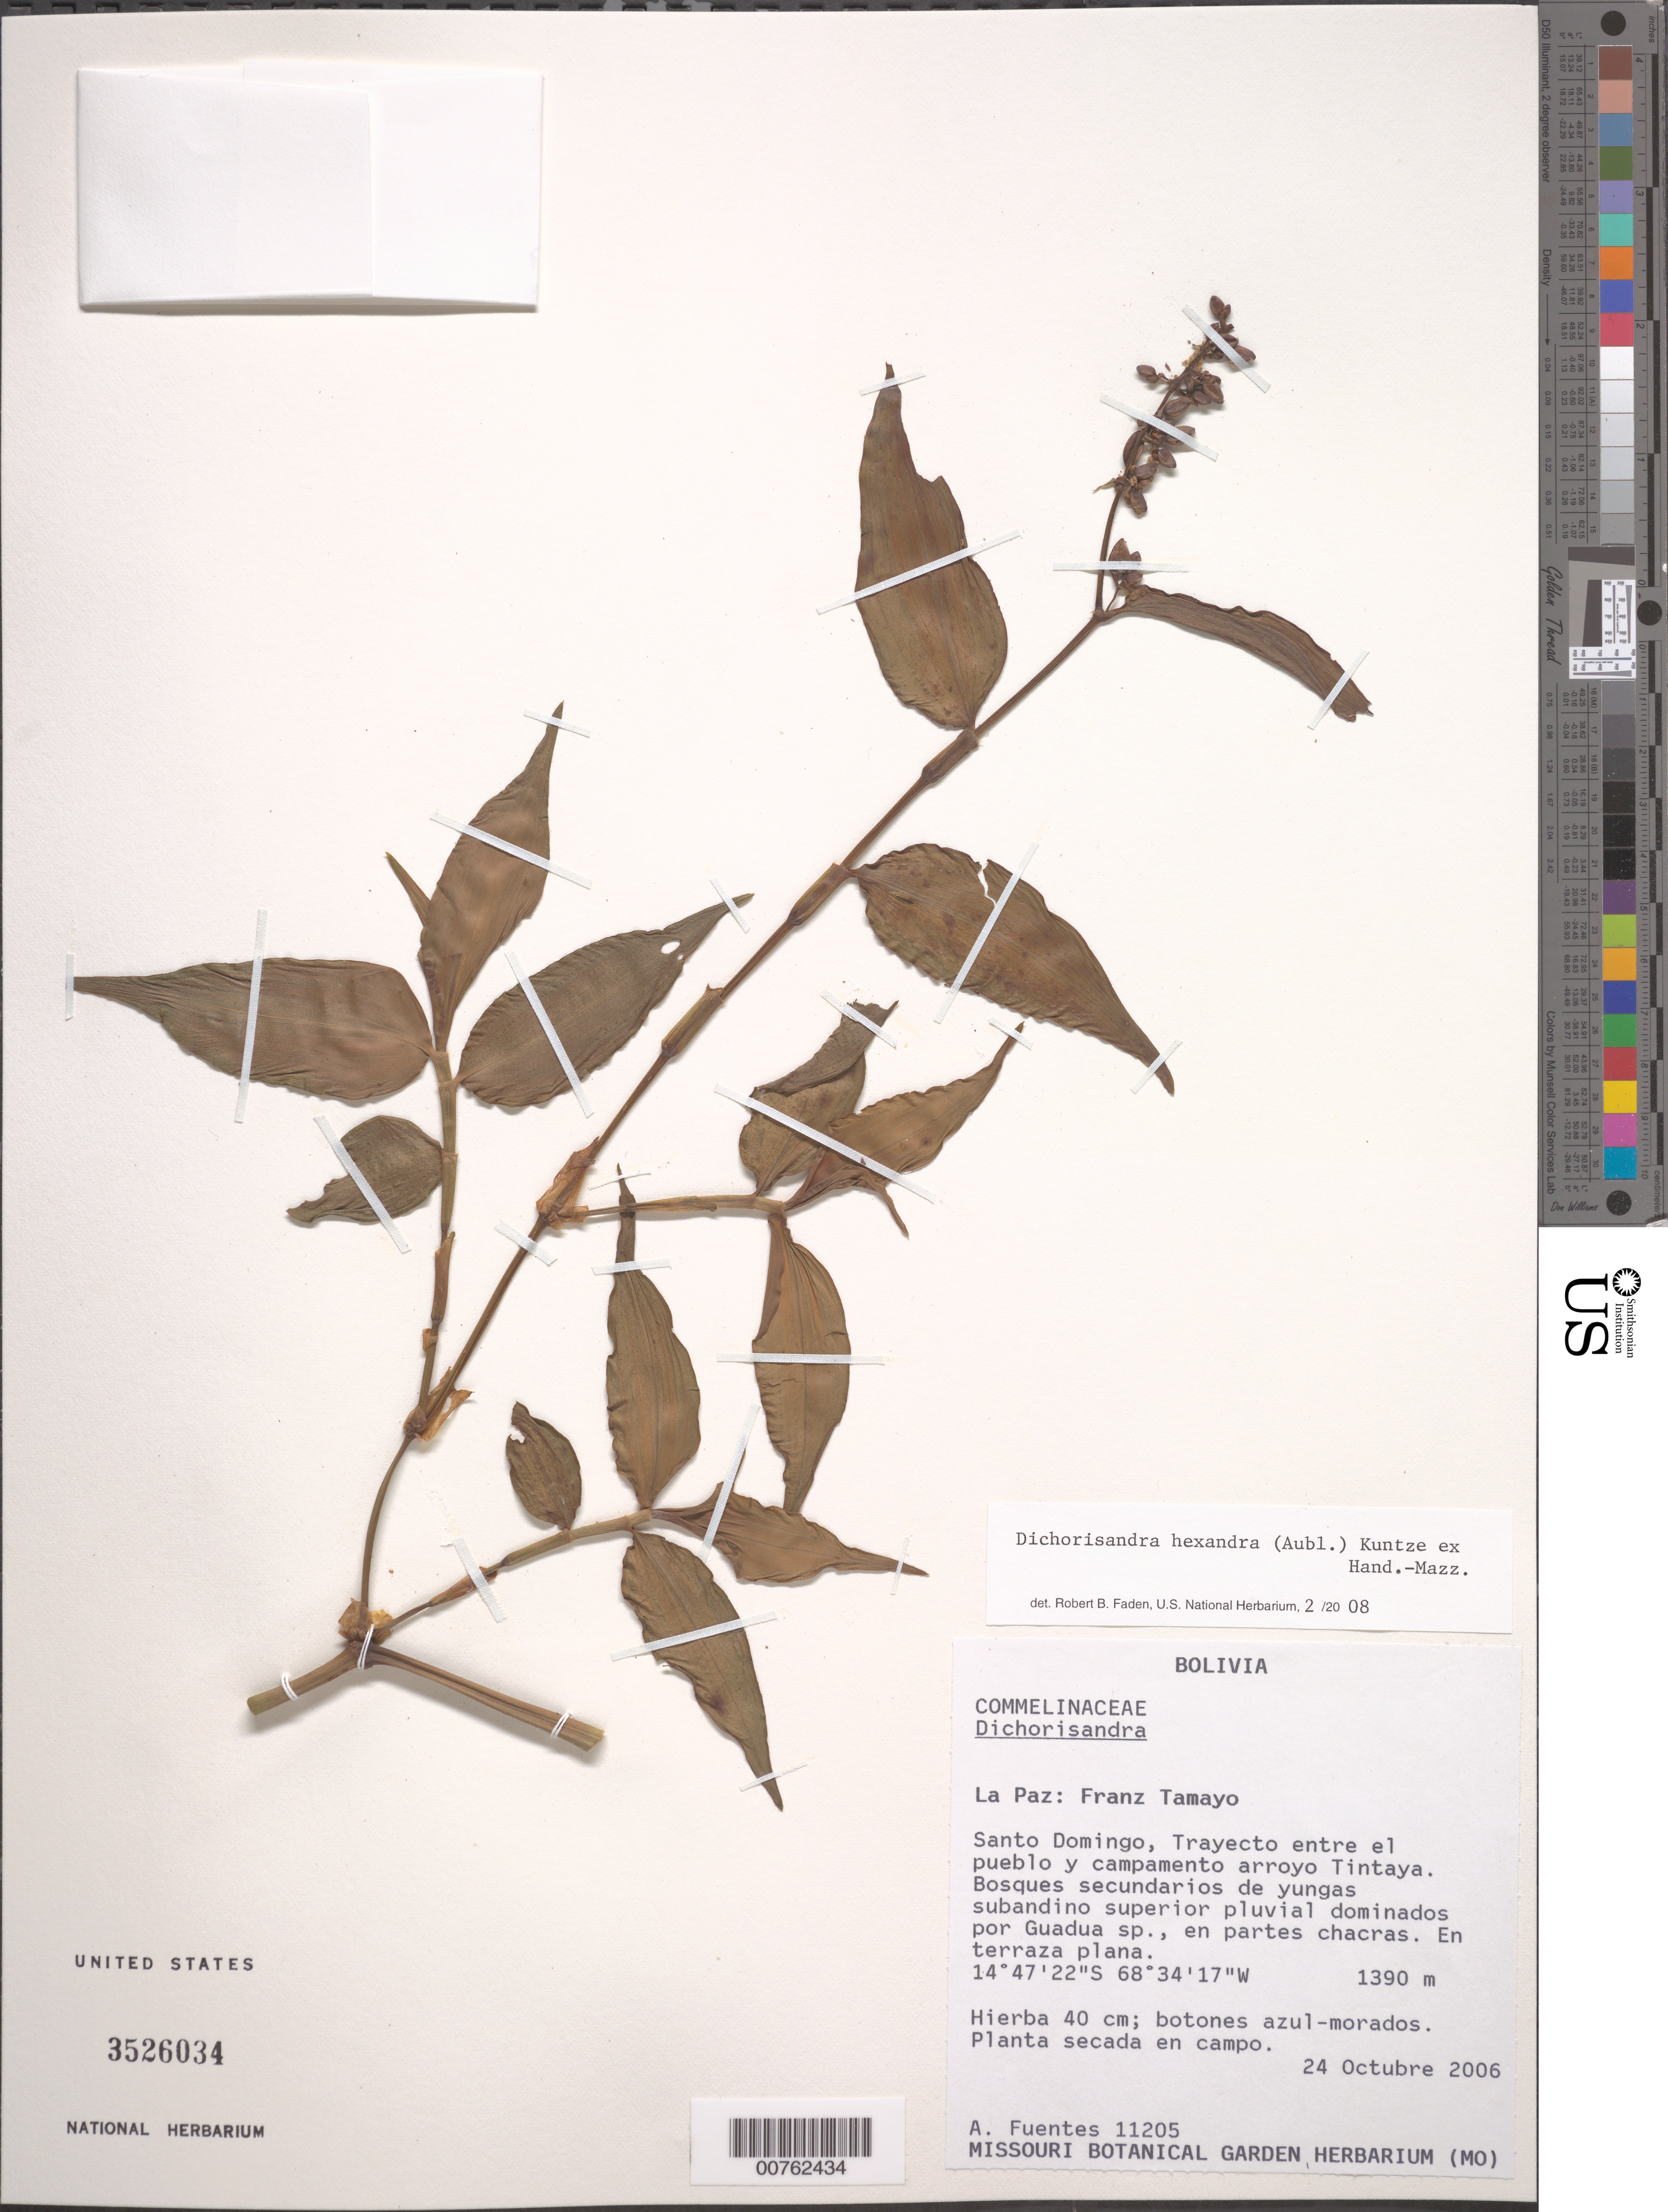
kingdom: Plantae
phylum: Tracheophyta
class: Liliopsida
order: Commelinales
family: Commelinaceae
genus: Dichorisandra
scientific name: Dichorisandra hexandra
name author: (Aubl.) Standl.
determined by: Faden, Robert B., (US), Smithsonian Institution - National Museum of Natural History (UNITED STATES)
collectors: A. Fuentes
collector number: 11205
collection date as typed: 24 Oct 2006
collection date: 2006-10-24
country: Bolivia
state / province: La Paz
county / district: Franz Tamayo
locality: Santo Domingo, Trayecto entre el Pueblo y campamento arroyo Tintaya.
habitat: Bosques secundarios de yungas subandino superior pluvial dominados por Guadua sp., en partes chacras. En terraza plana.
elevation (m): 1390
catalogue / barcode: US 3526034